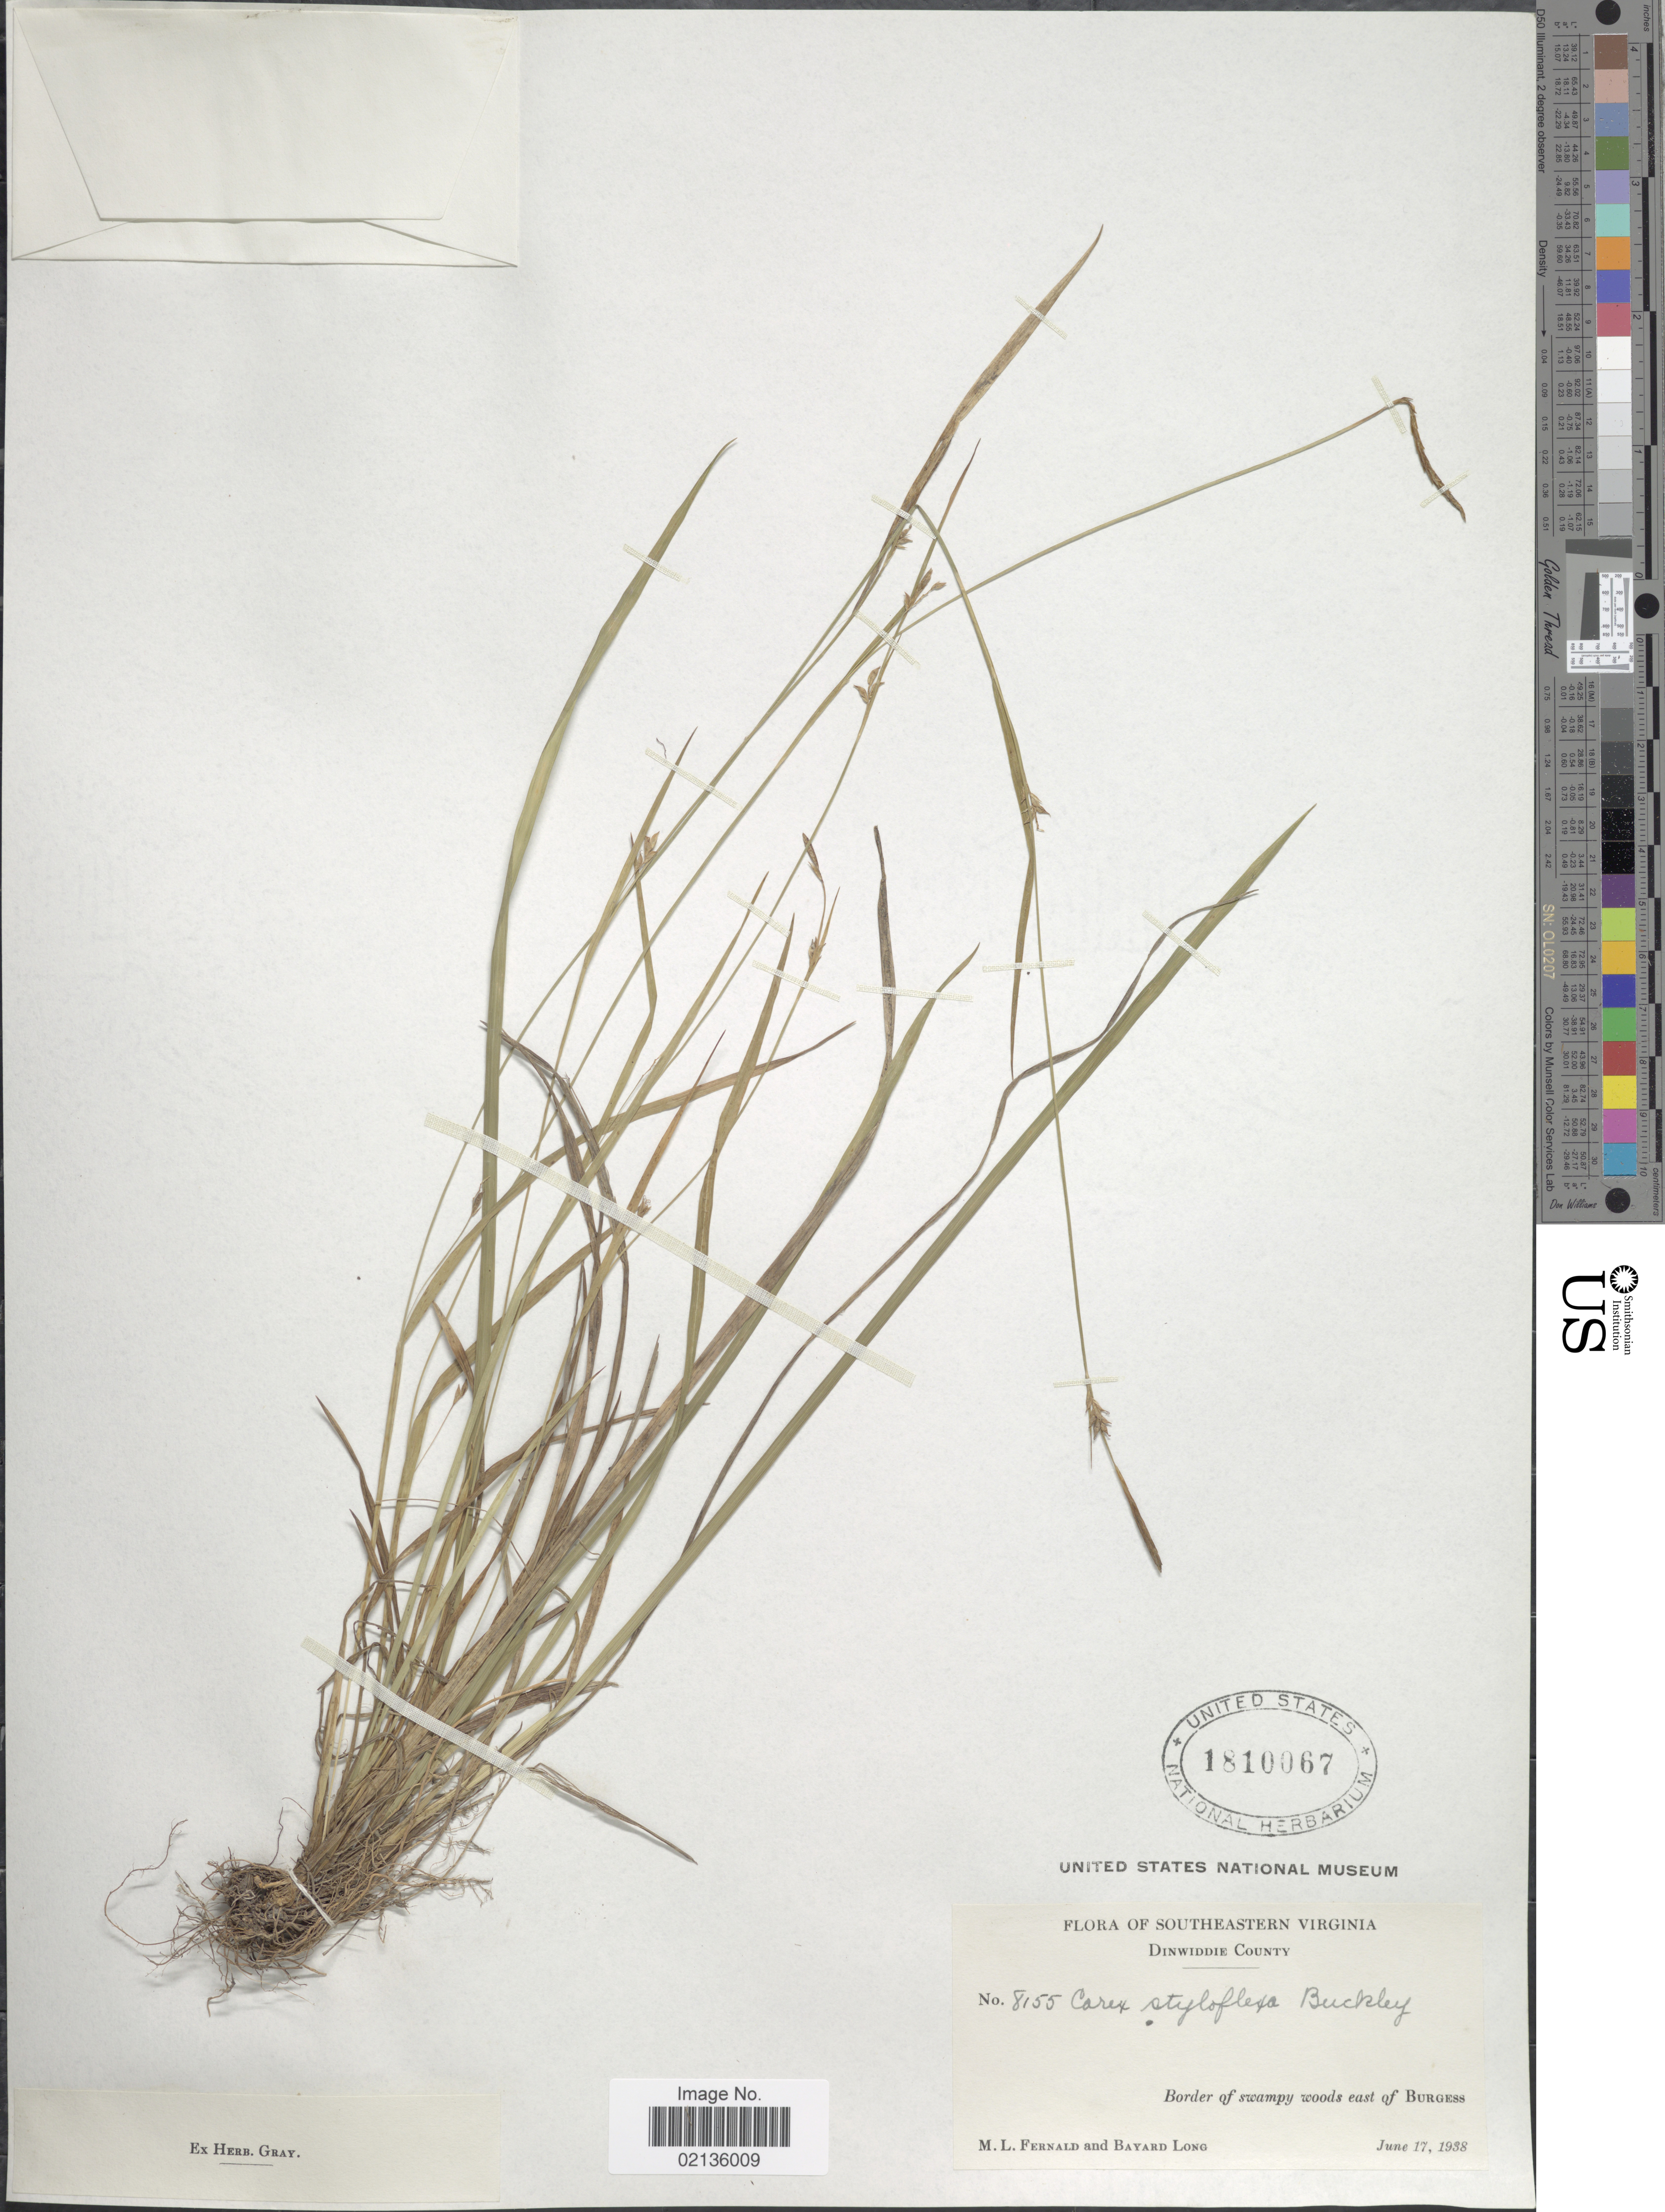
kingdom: Plantae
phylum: Tracheophyta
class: Liliopsida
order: Poales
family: Cyperaceae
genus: Carex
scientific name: Carex styloflexa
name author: Buckley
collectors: M. L. Fernald & B. Long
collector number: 8155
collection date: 1938-06-17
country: United States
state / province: Virginia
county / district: Dinwiddie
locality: Southeastern Virginia, Dinwiddie County, Border of swampy woods east of Burgess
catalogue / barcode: US 1810067